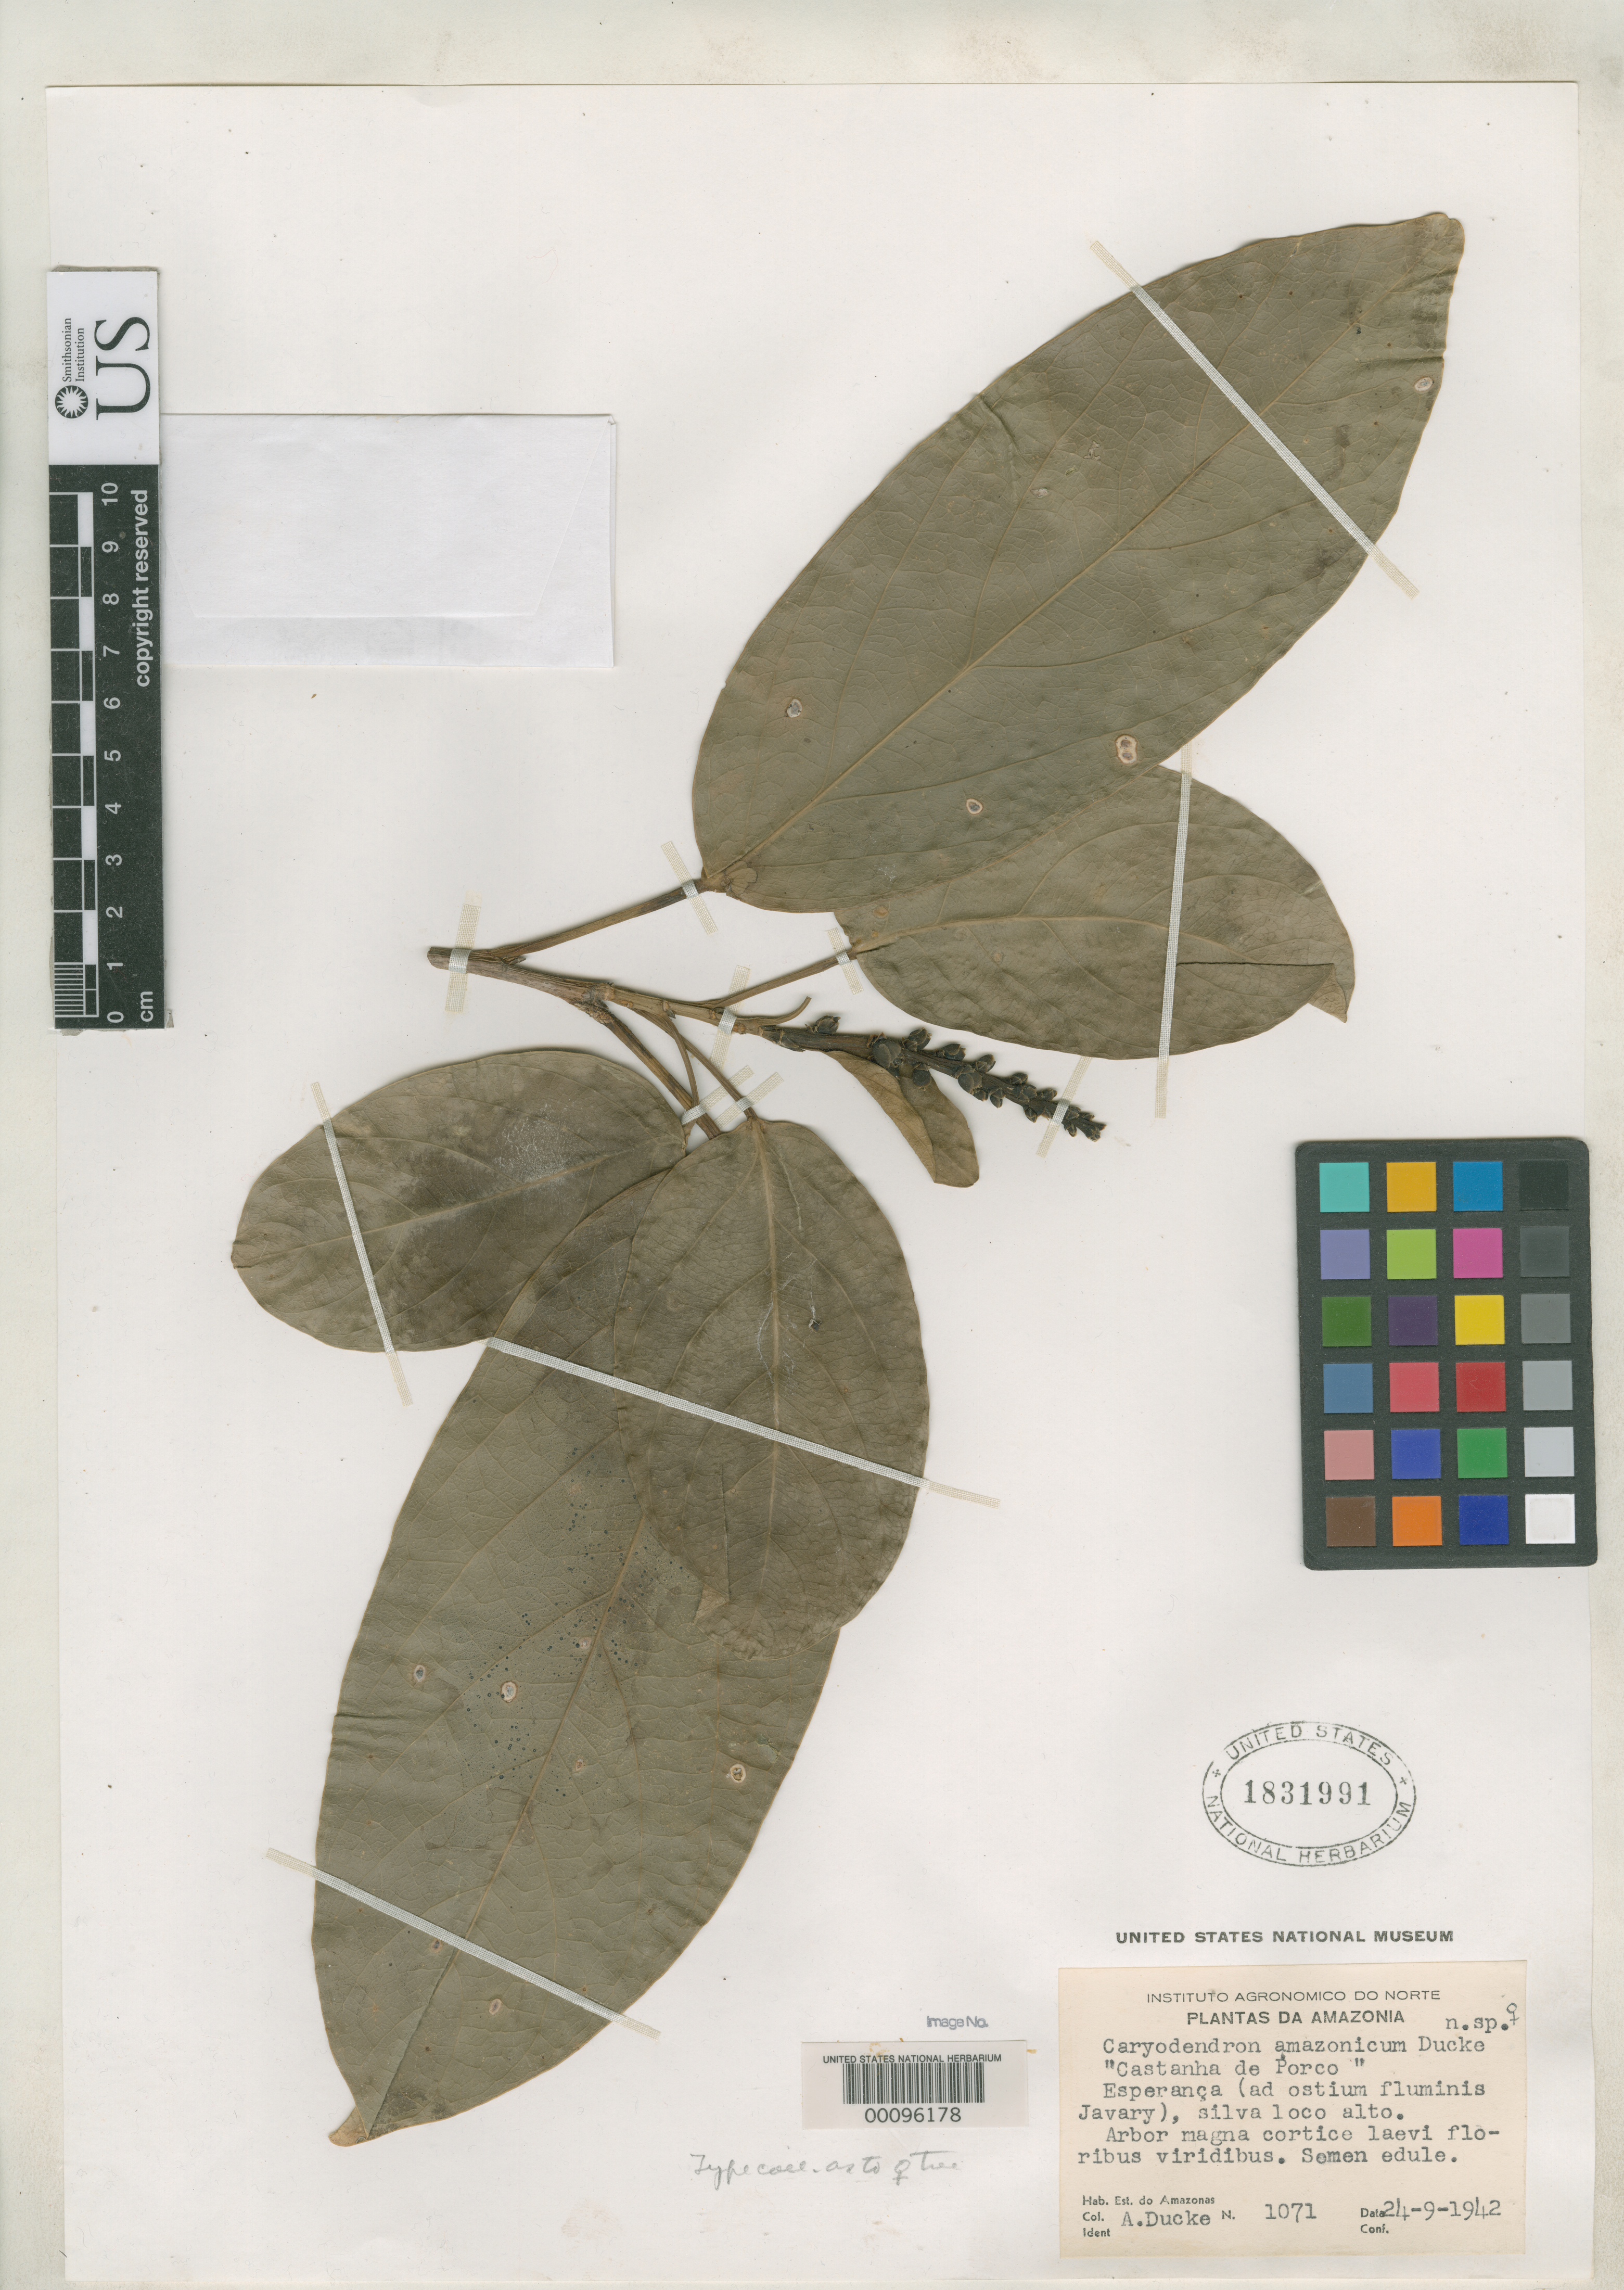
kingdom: Plantae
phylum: Tracheophyta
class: Magnoliopsida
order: Malpighiales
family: Euphorbiaceae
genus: Caryodendron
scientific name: Caryodendron amazonicum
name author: Ducke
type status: Isosyntype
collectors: A. Ducke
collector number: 1071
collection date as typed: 24 Sep 1942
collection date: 1942-09-24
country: Brazil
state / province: Amazonas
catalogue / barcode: US 1831991